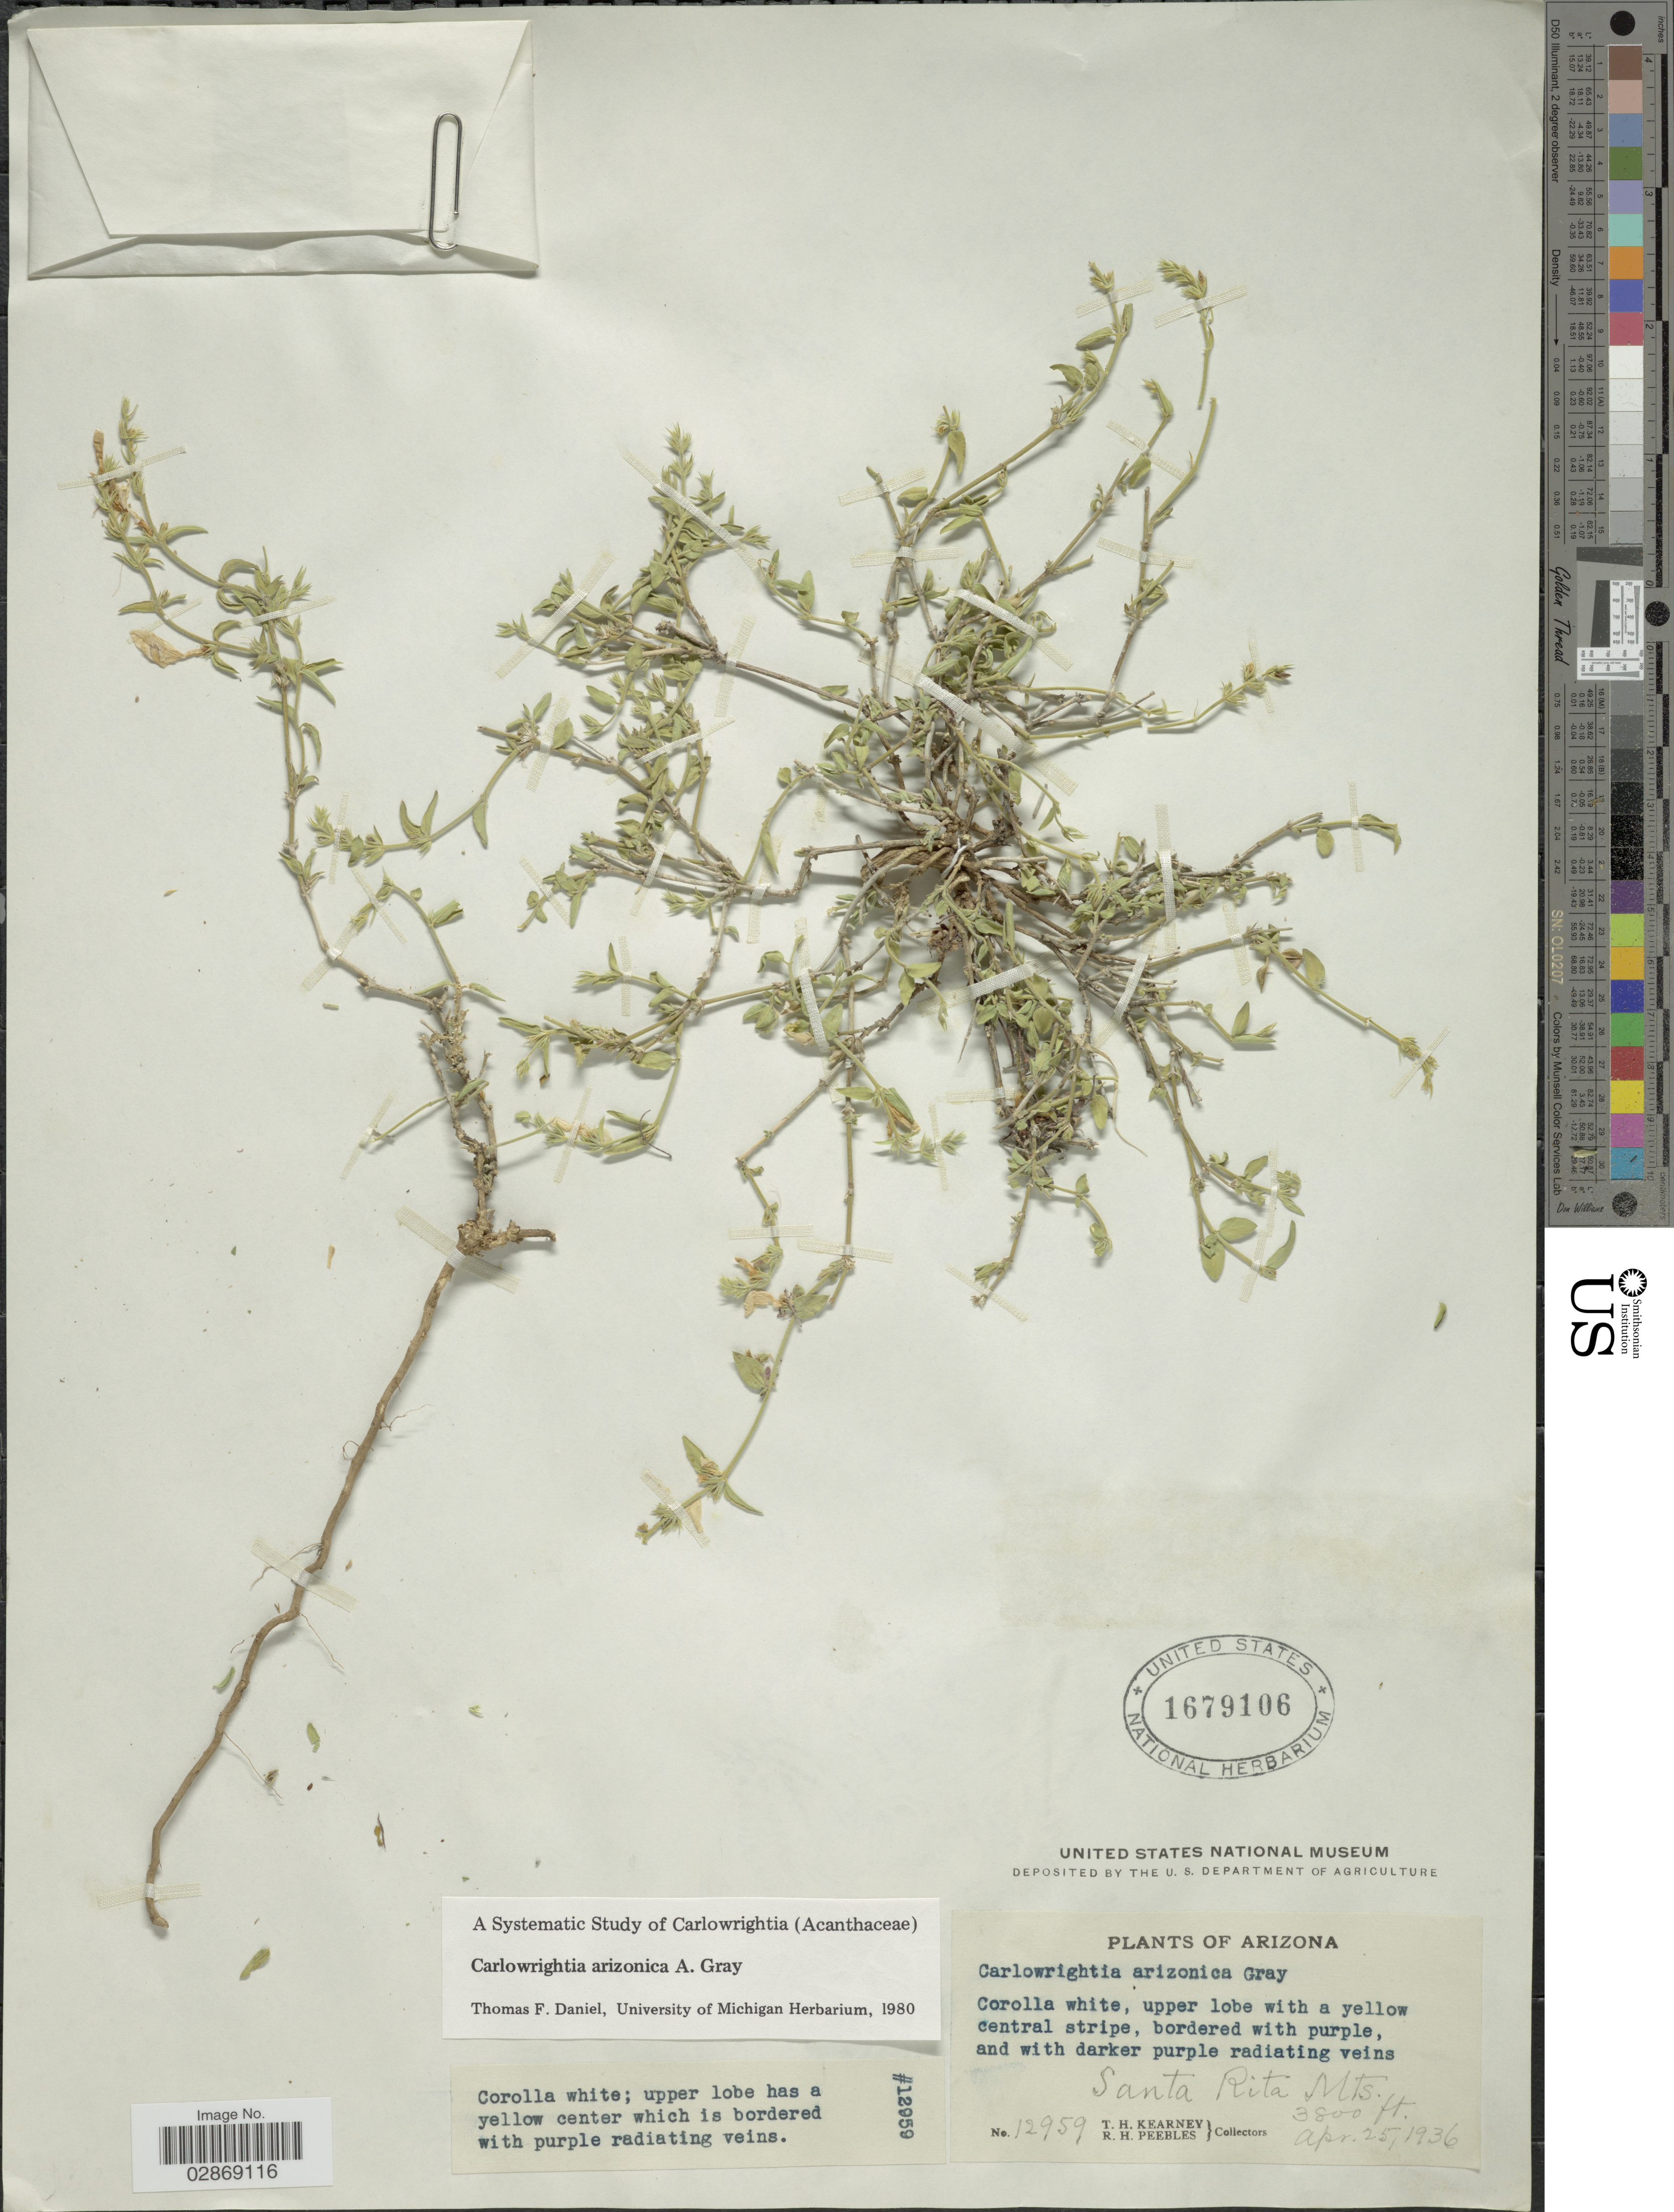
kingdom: Plantae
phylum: Tracheophyta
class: Magnoliopsida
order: Lamiales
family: Acanthaceae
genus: Carlowrightia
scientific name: Carlowrightia arizonica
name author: A. Gray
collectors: T. H. Kearney & R. H. Peebles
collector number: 12959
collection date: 1936-04-25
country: United States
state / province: Arizona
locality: Santa Rita Mts.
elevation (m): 1158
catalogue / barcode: US 1679106